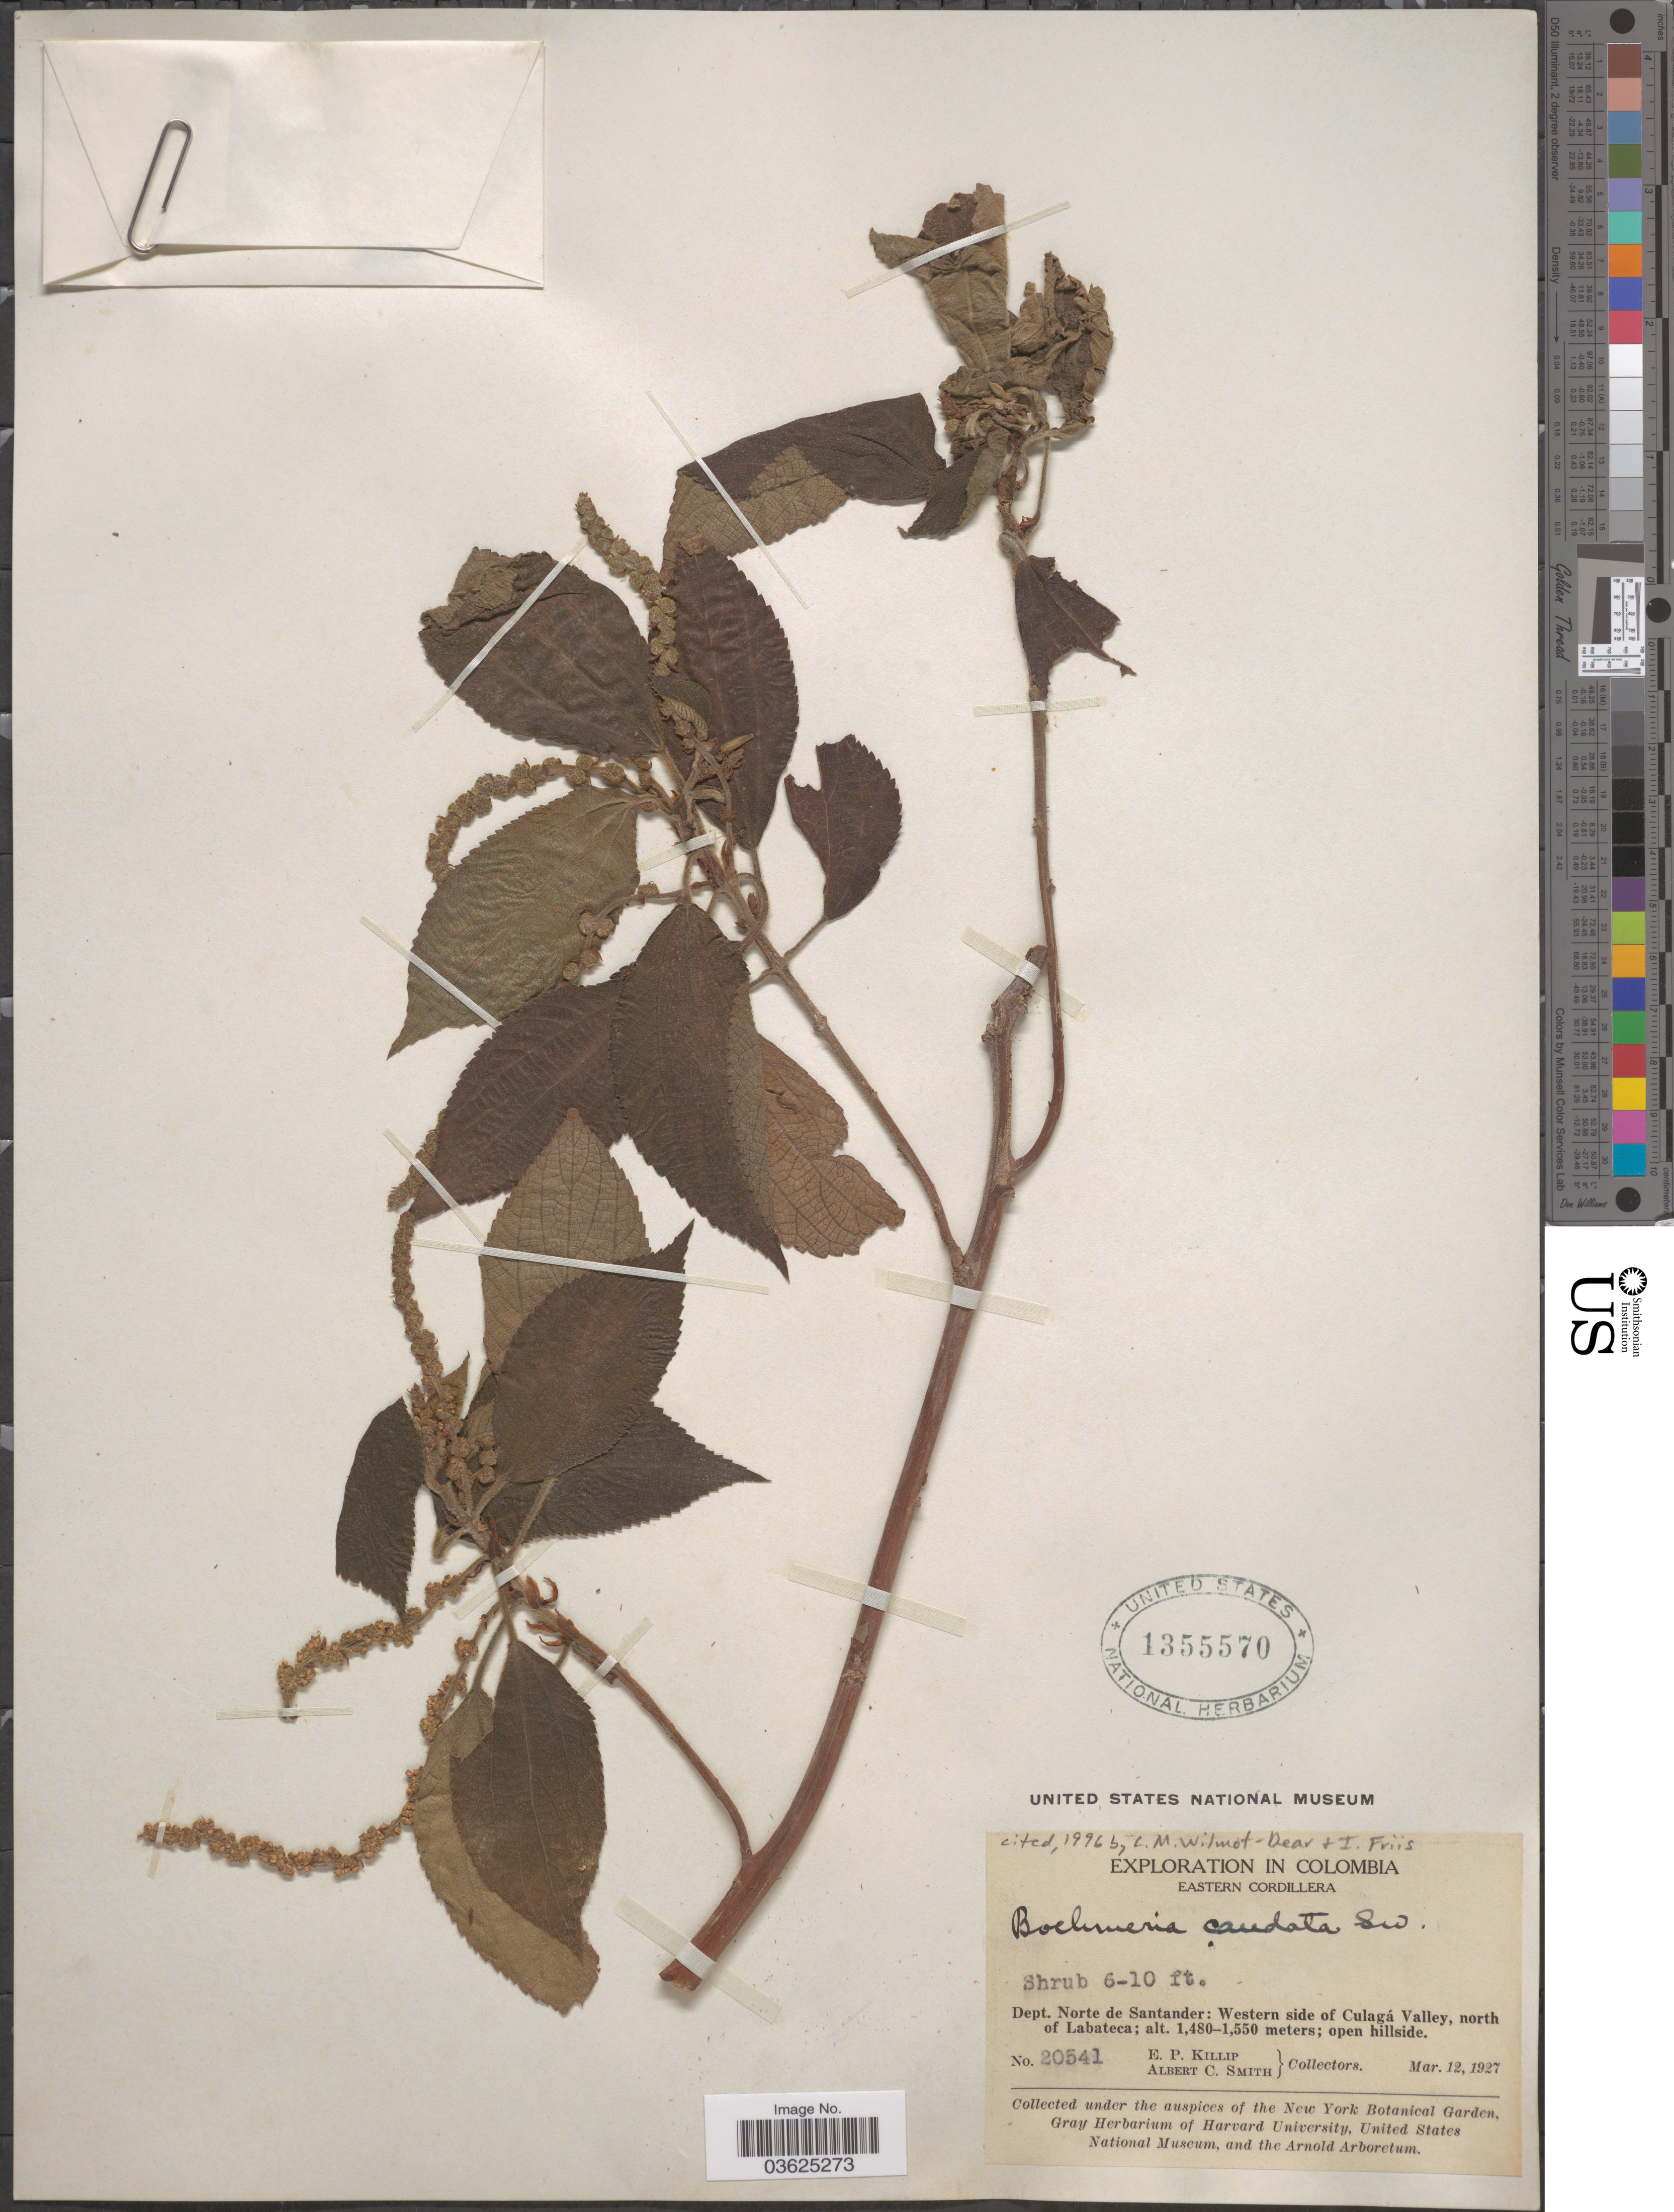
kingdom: Plantae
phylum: Tracheophyta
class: Magnoliopsida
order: Rosales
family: Urticaceae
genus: Boehmeria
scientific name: Boehmeria caudata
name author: Sw.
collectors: E. P. Killip & A. C. Smith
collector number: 20541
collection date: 1927-03-12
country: Colombia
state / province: Norte de Santander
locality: Eastern Cordillera. Dept. Norte de Santander: Western side of Culagá Valley, north of Labateca.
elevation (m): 1480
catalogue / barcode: US 1355570